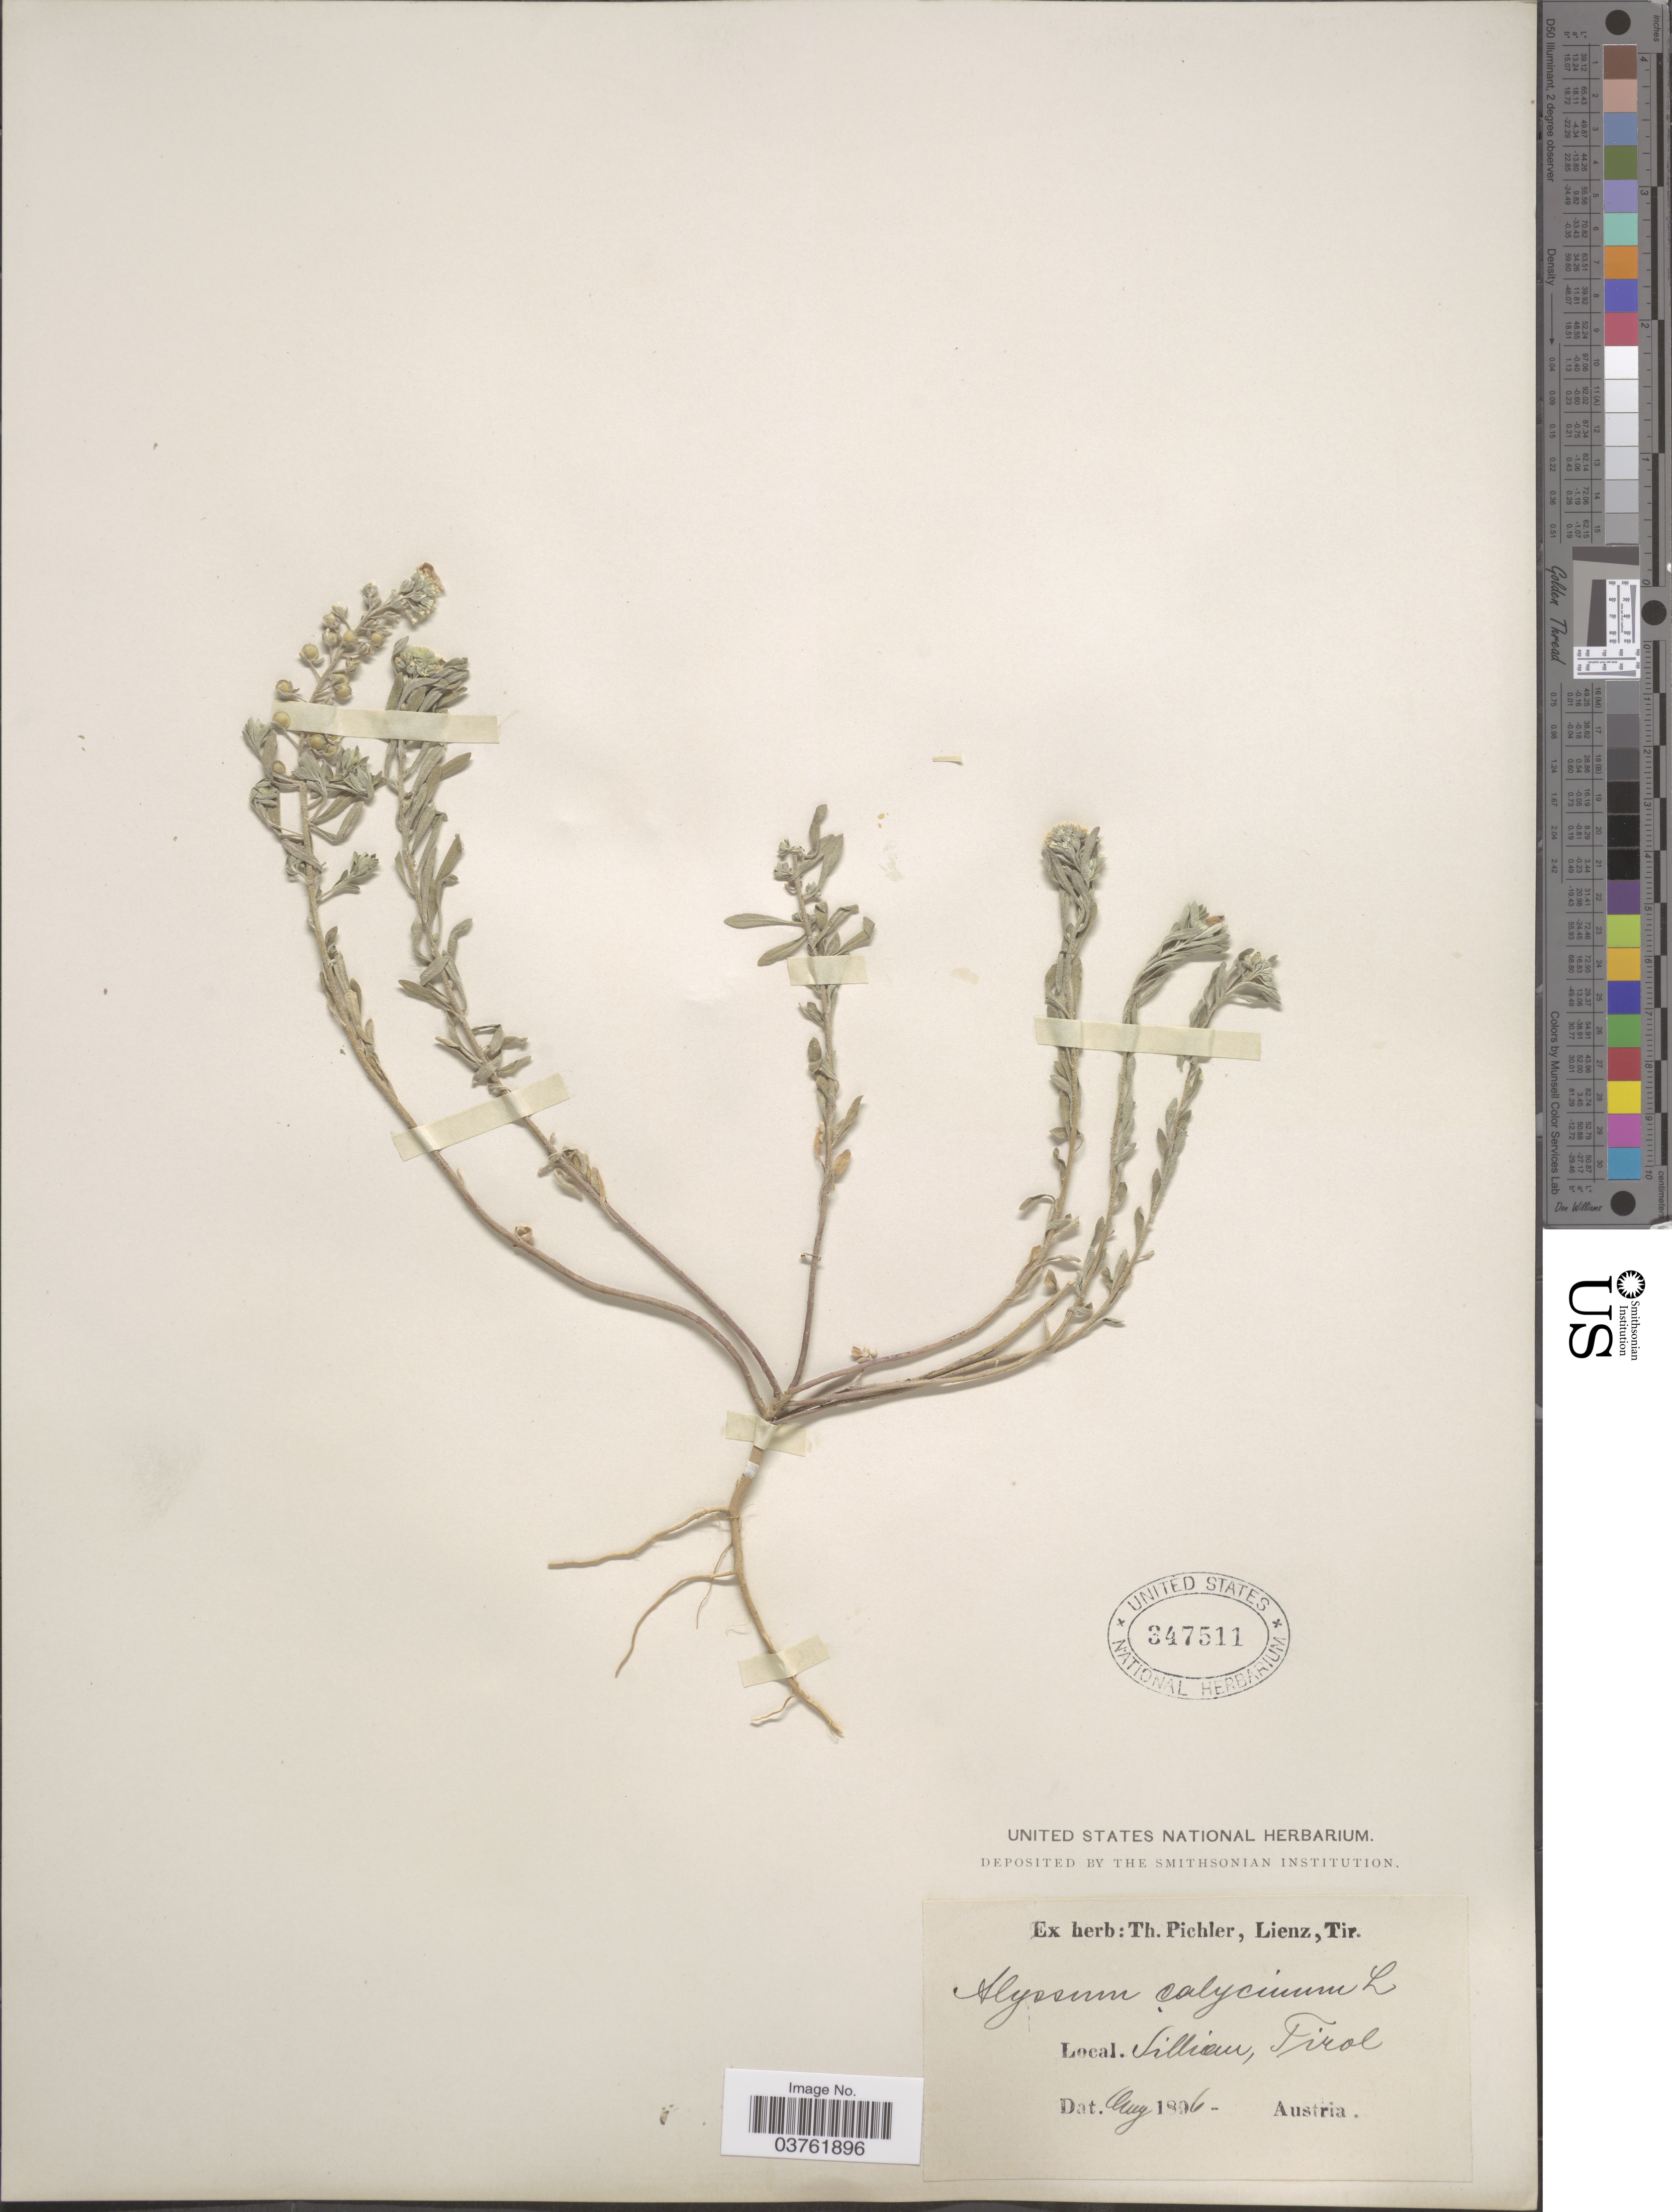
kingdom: Plantae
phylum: Tracheophyta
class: Magnoliopsida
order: Brassicales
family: Brassicaceae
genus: Alyssum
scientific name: Alyssum calycinum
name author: L.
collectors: ex herb. T. Pichler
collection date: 1896-08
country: Austria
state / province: Tirol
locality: Sillian.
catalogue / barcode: US 347511